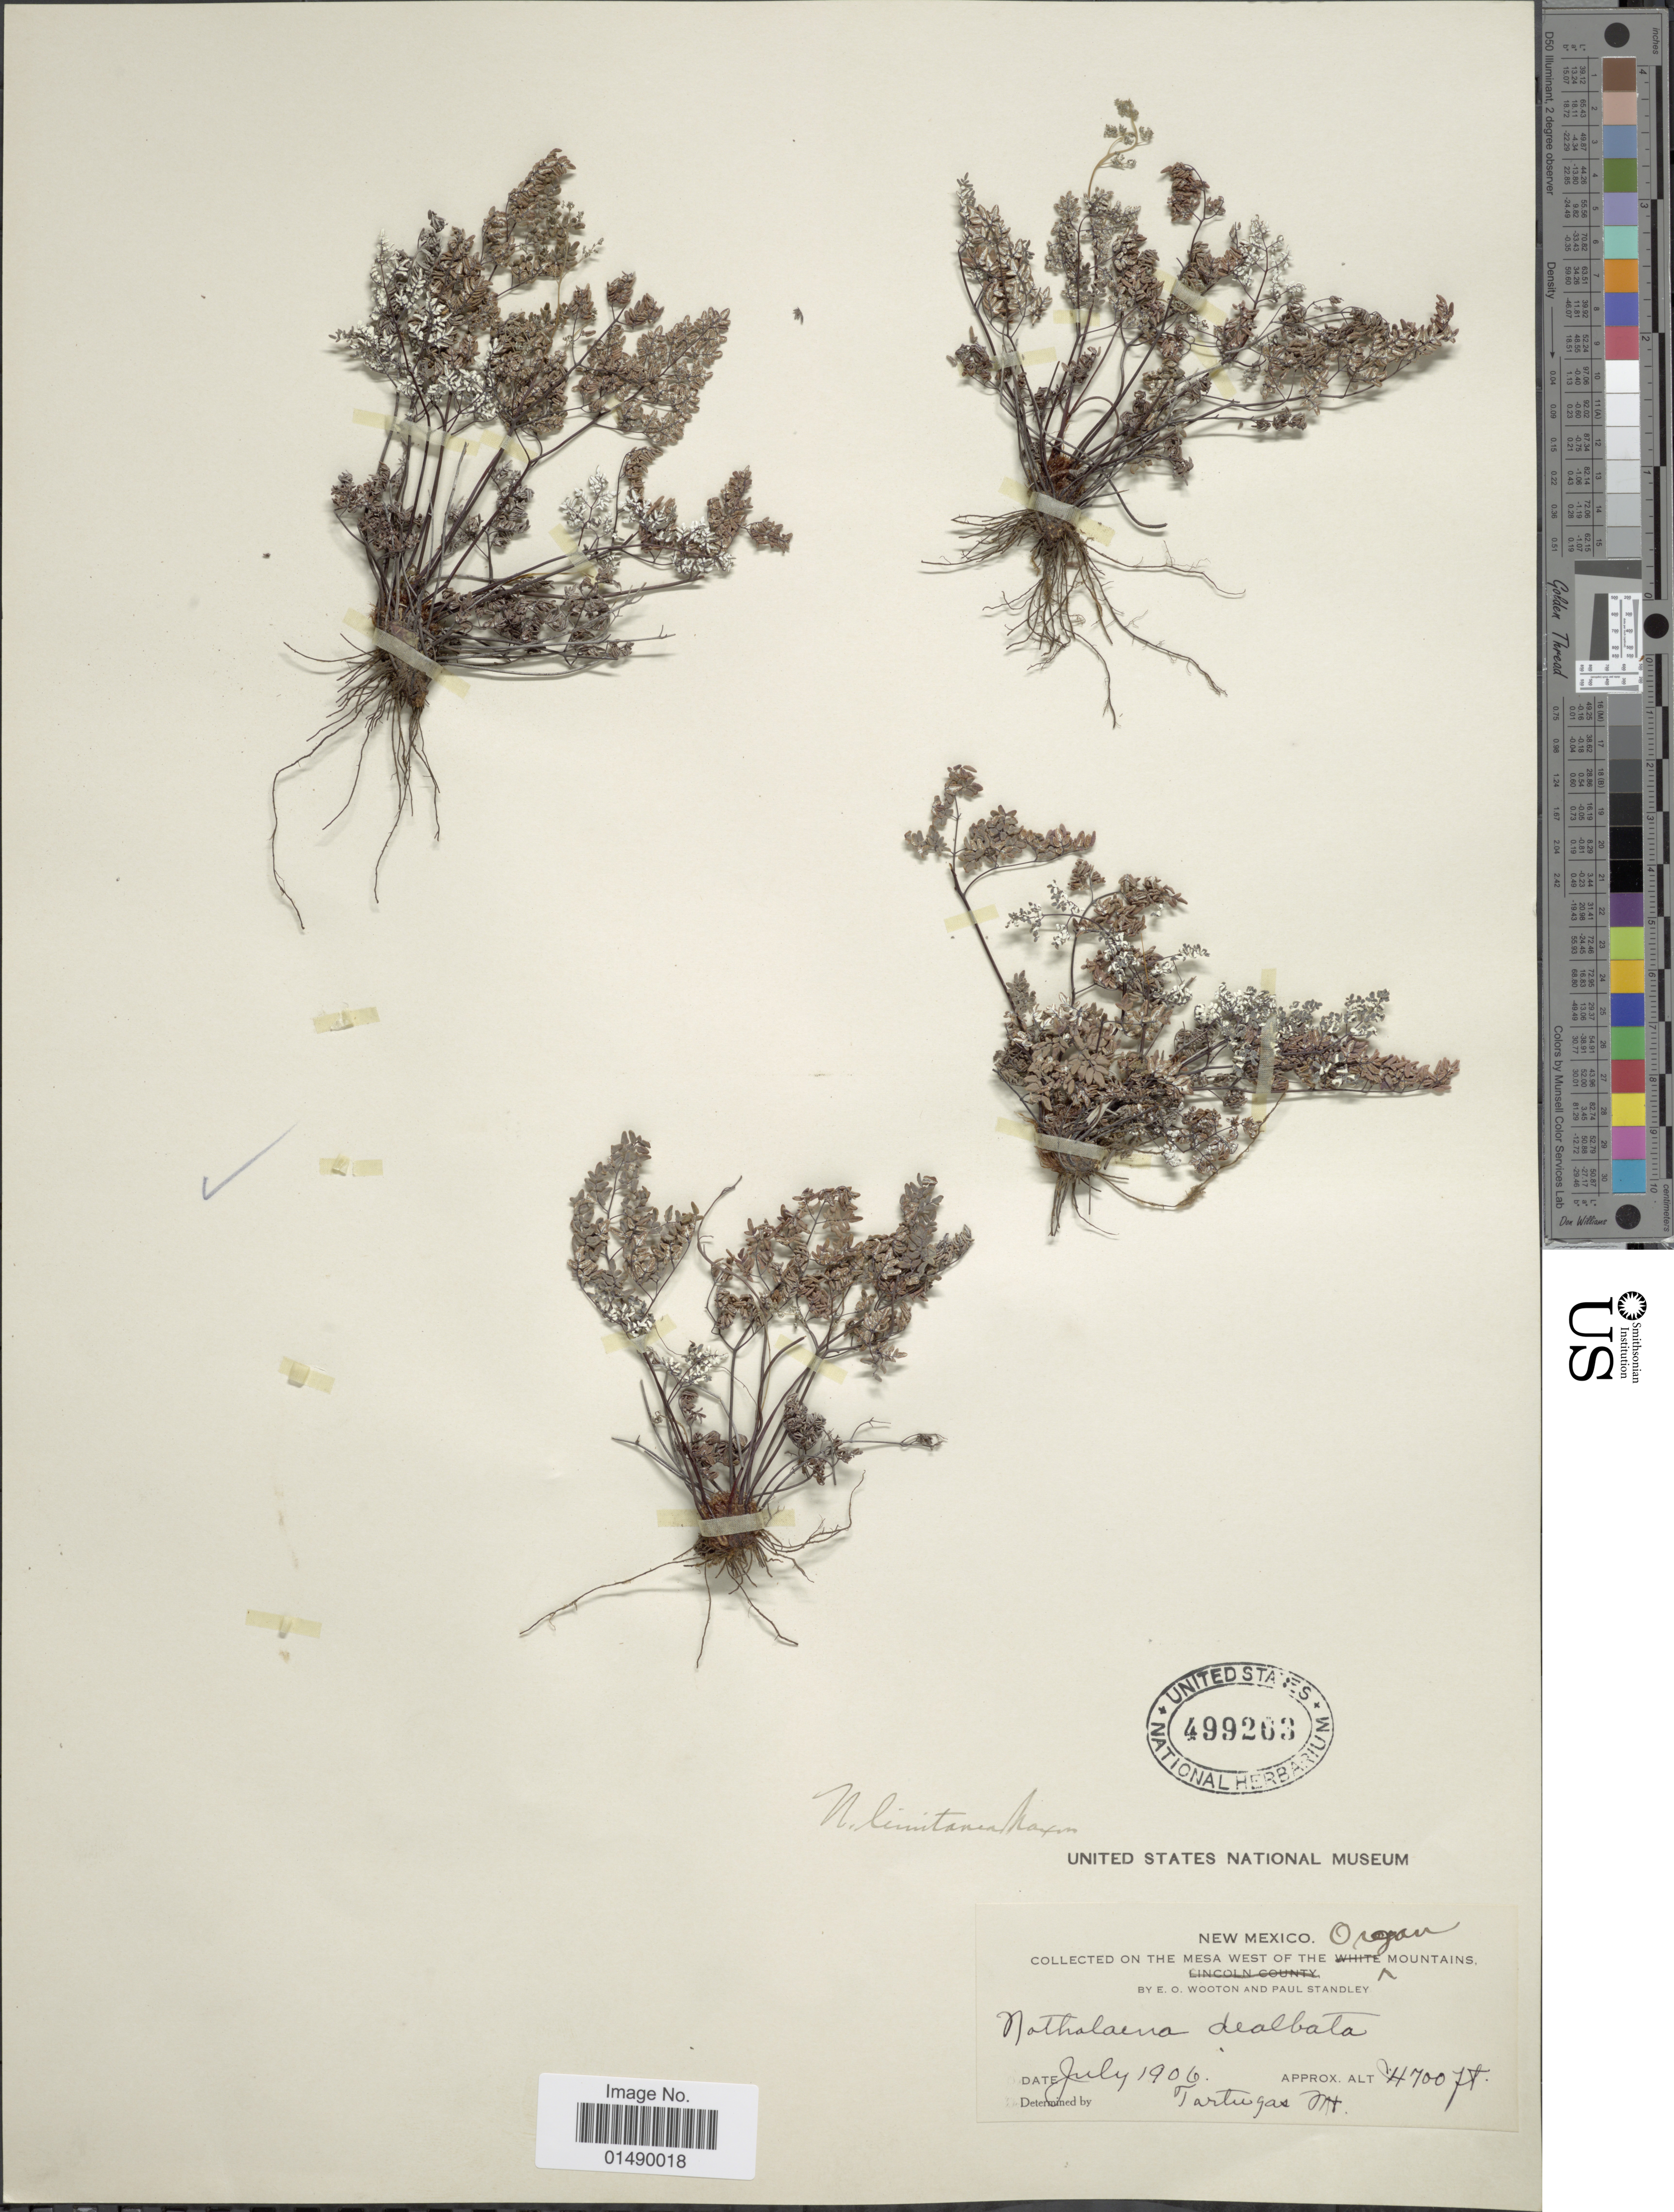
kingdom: Plantae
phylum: Tracheophyta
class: Polypodiopsida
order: Polypodiales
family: Pteridaceae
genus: Argyrochosma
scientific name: Argyrochosma limitanea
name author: (Maxon) Windham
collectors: E. O. Wooton & P. C. Standley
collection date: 1906-07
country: United States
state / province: New Mexico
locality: New Mexico, the Mesa West of the Organ Mountains, Tartugas Mt.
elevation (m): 1433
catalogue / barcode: US 499263